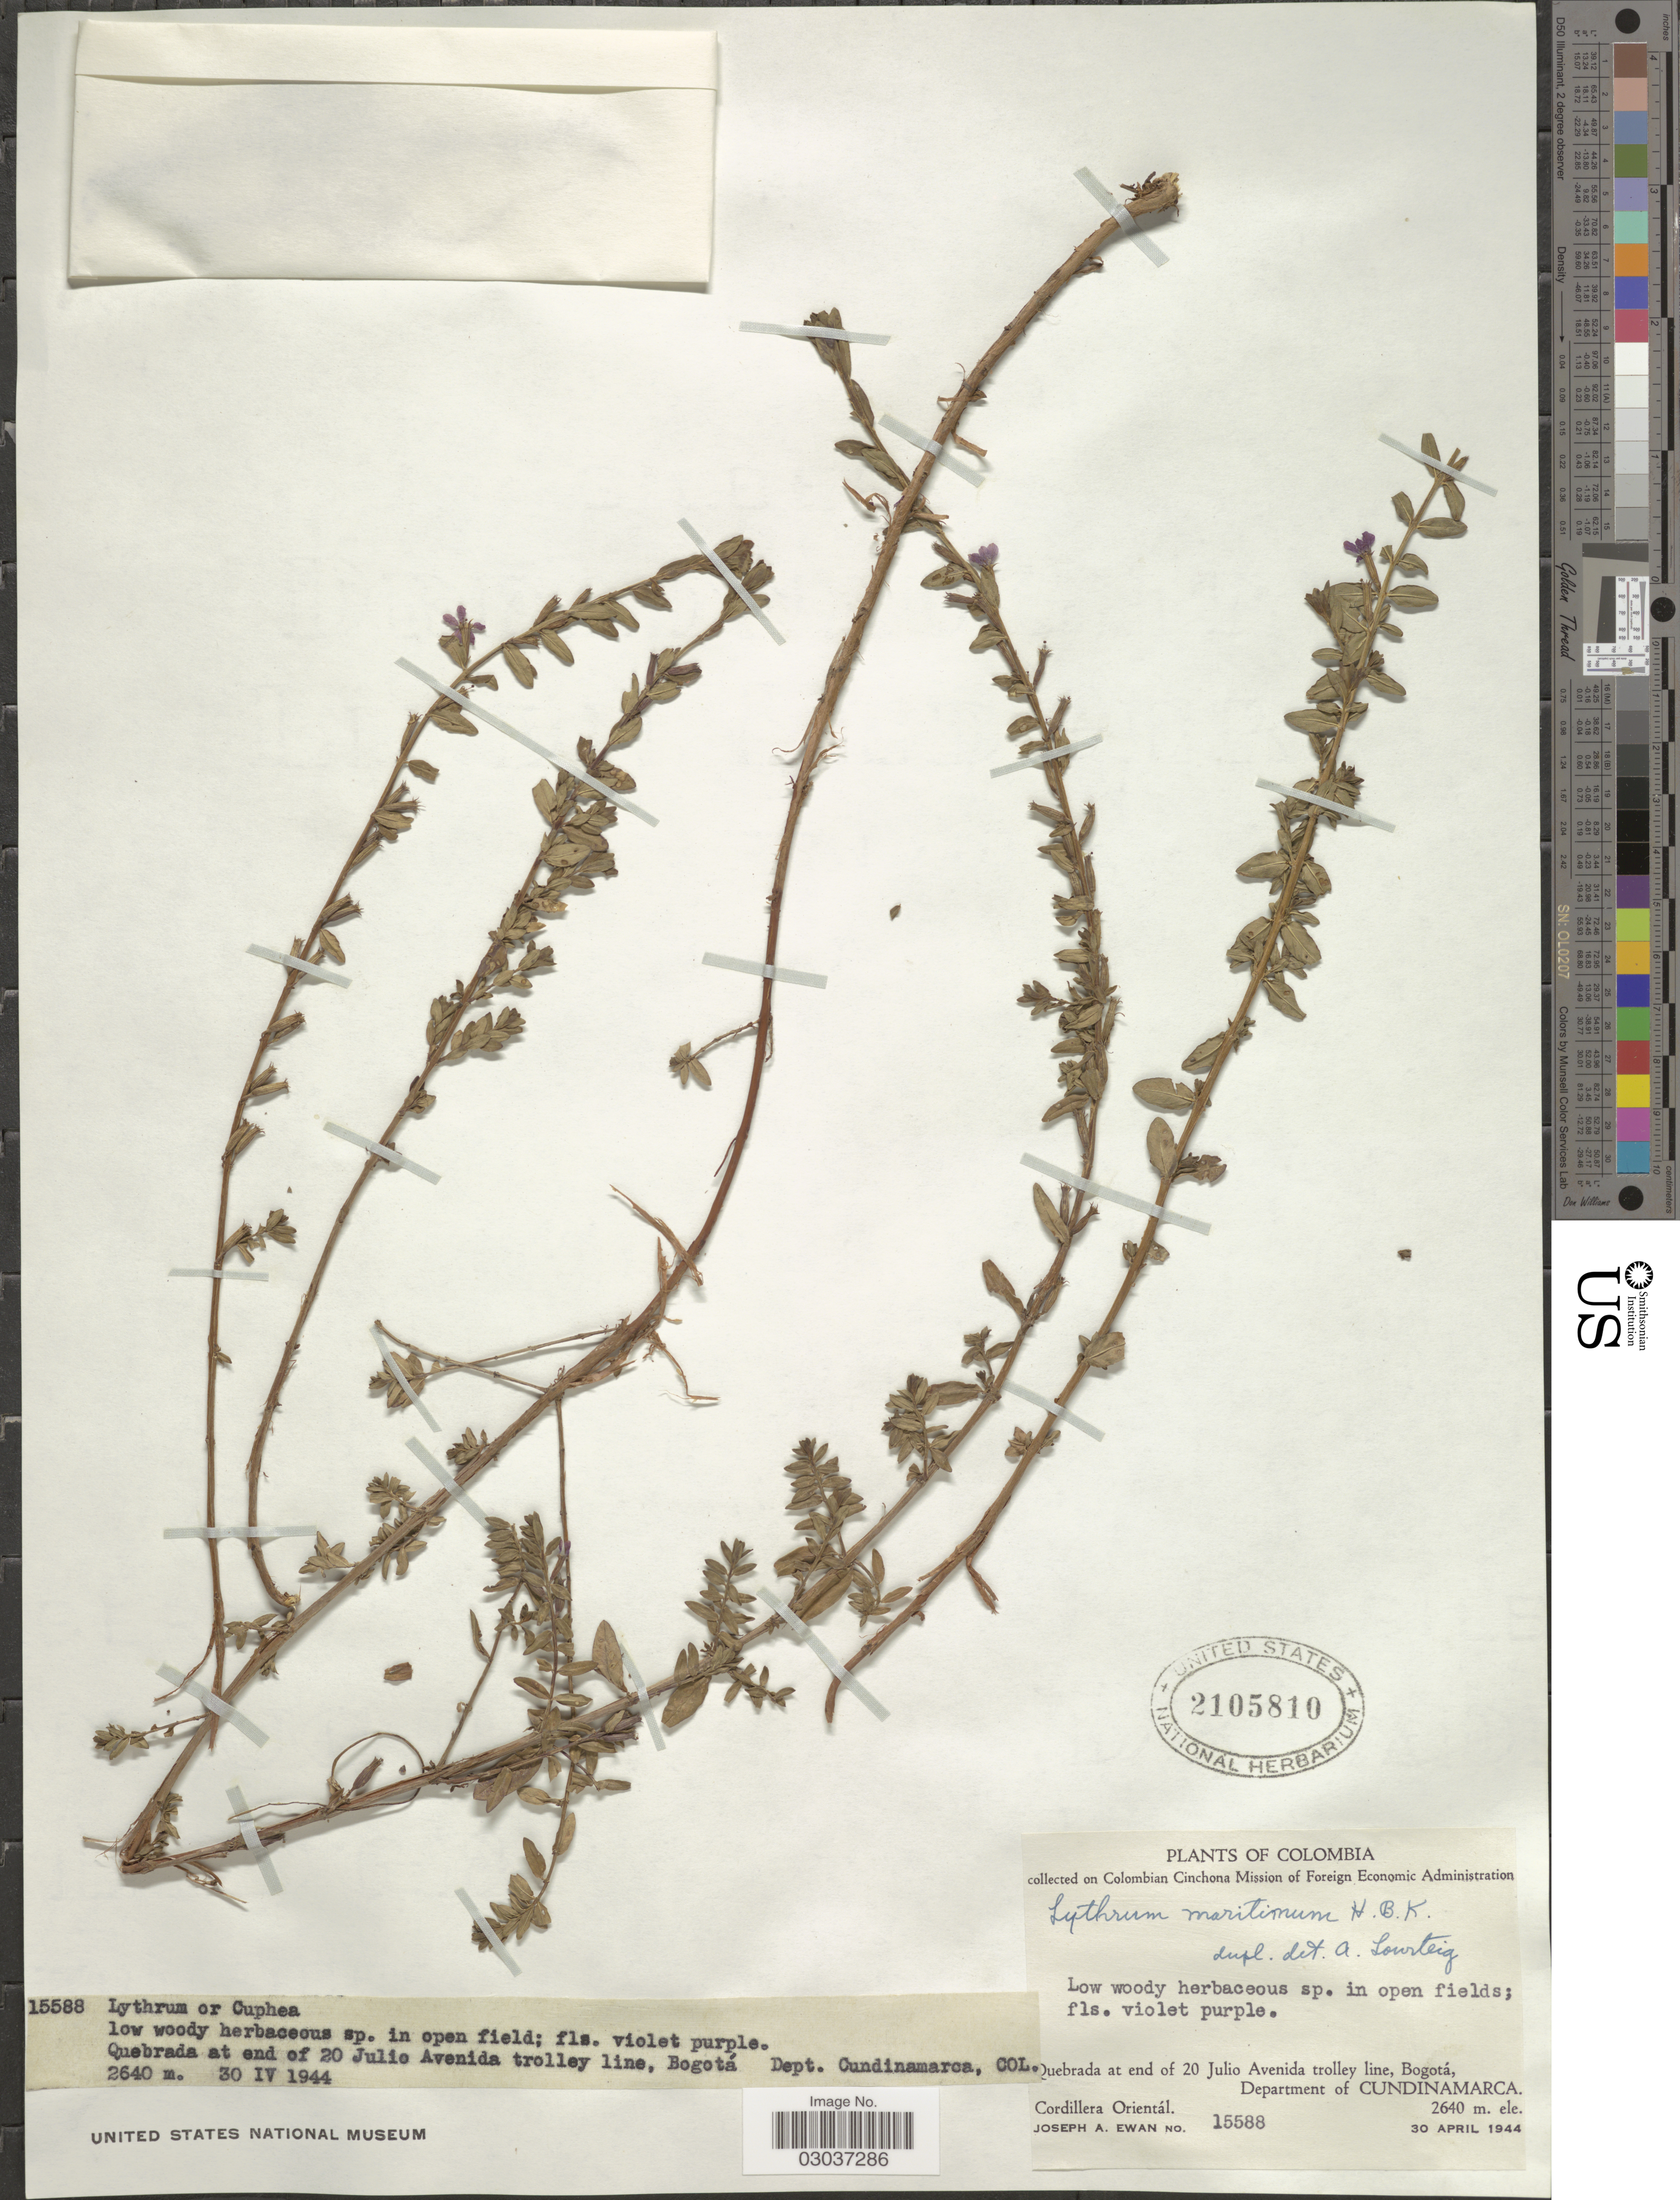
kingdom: Plantae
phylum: Tracheophyta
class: Magnoliopsida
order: Myrtales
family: Lythraceae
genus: Lythrum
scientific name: Lythrum maritimum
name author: Kunth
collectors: J. A. Ewan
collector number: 15588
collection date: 1944-04-30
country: Colombia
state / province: Cundinamarca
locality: Quebrada at end of 20 Julio Avenida trolley line, Bogotá, Department of Cundinamarca. Cordillera Orientál.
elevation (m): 2640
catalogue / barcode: US 2105810